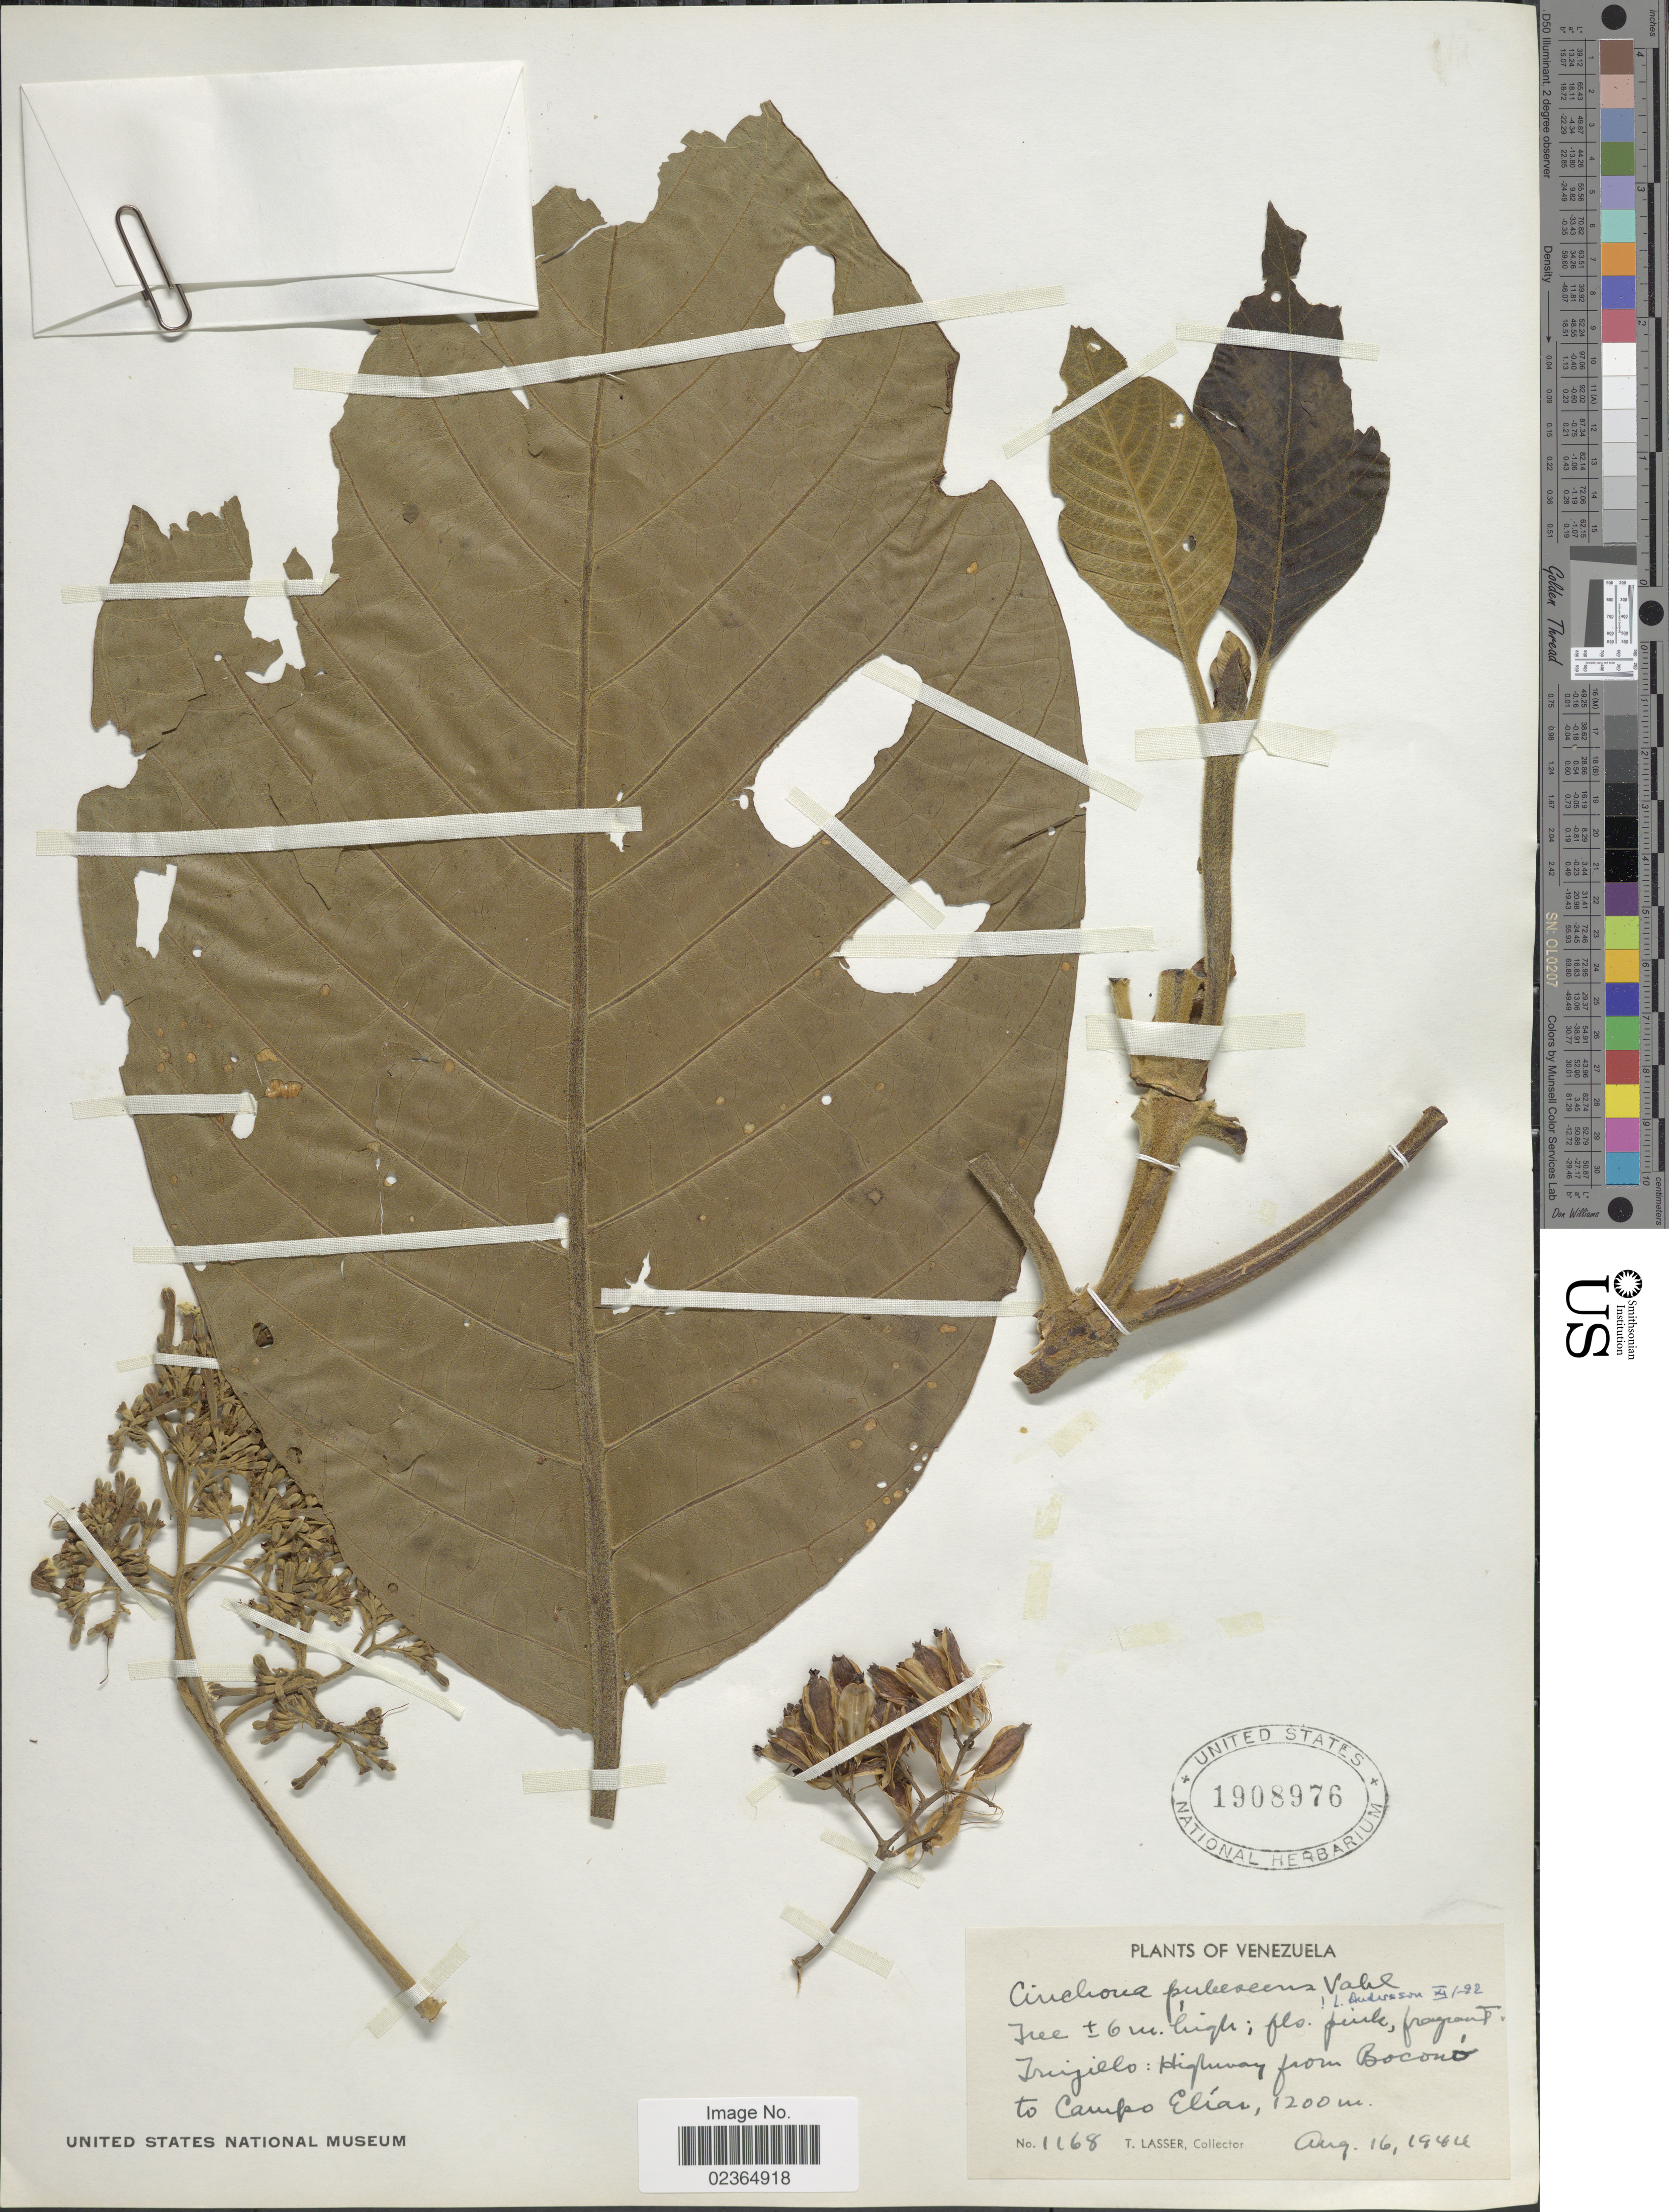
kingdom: Plantae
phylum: Tracheophyta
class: Magnoliopsida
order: Gentianales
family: Rubiaceae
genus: Cinchona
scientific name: Cinchona pubescens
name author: Vahl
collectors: T. Lasser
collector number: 1168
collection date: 1944-08-16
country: Venezuela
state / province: Trujillo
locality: Highway from Boconó to Campo Elías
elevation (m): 1200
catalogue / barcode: US 1908976